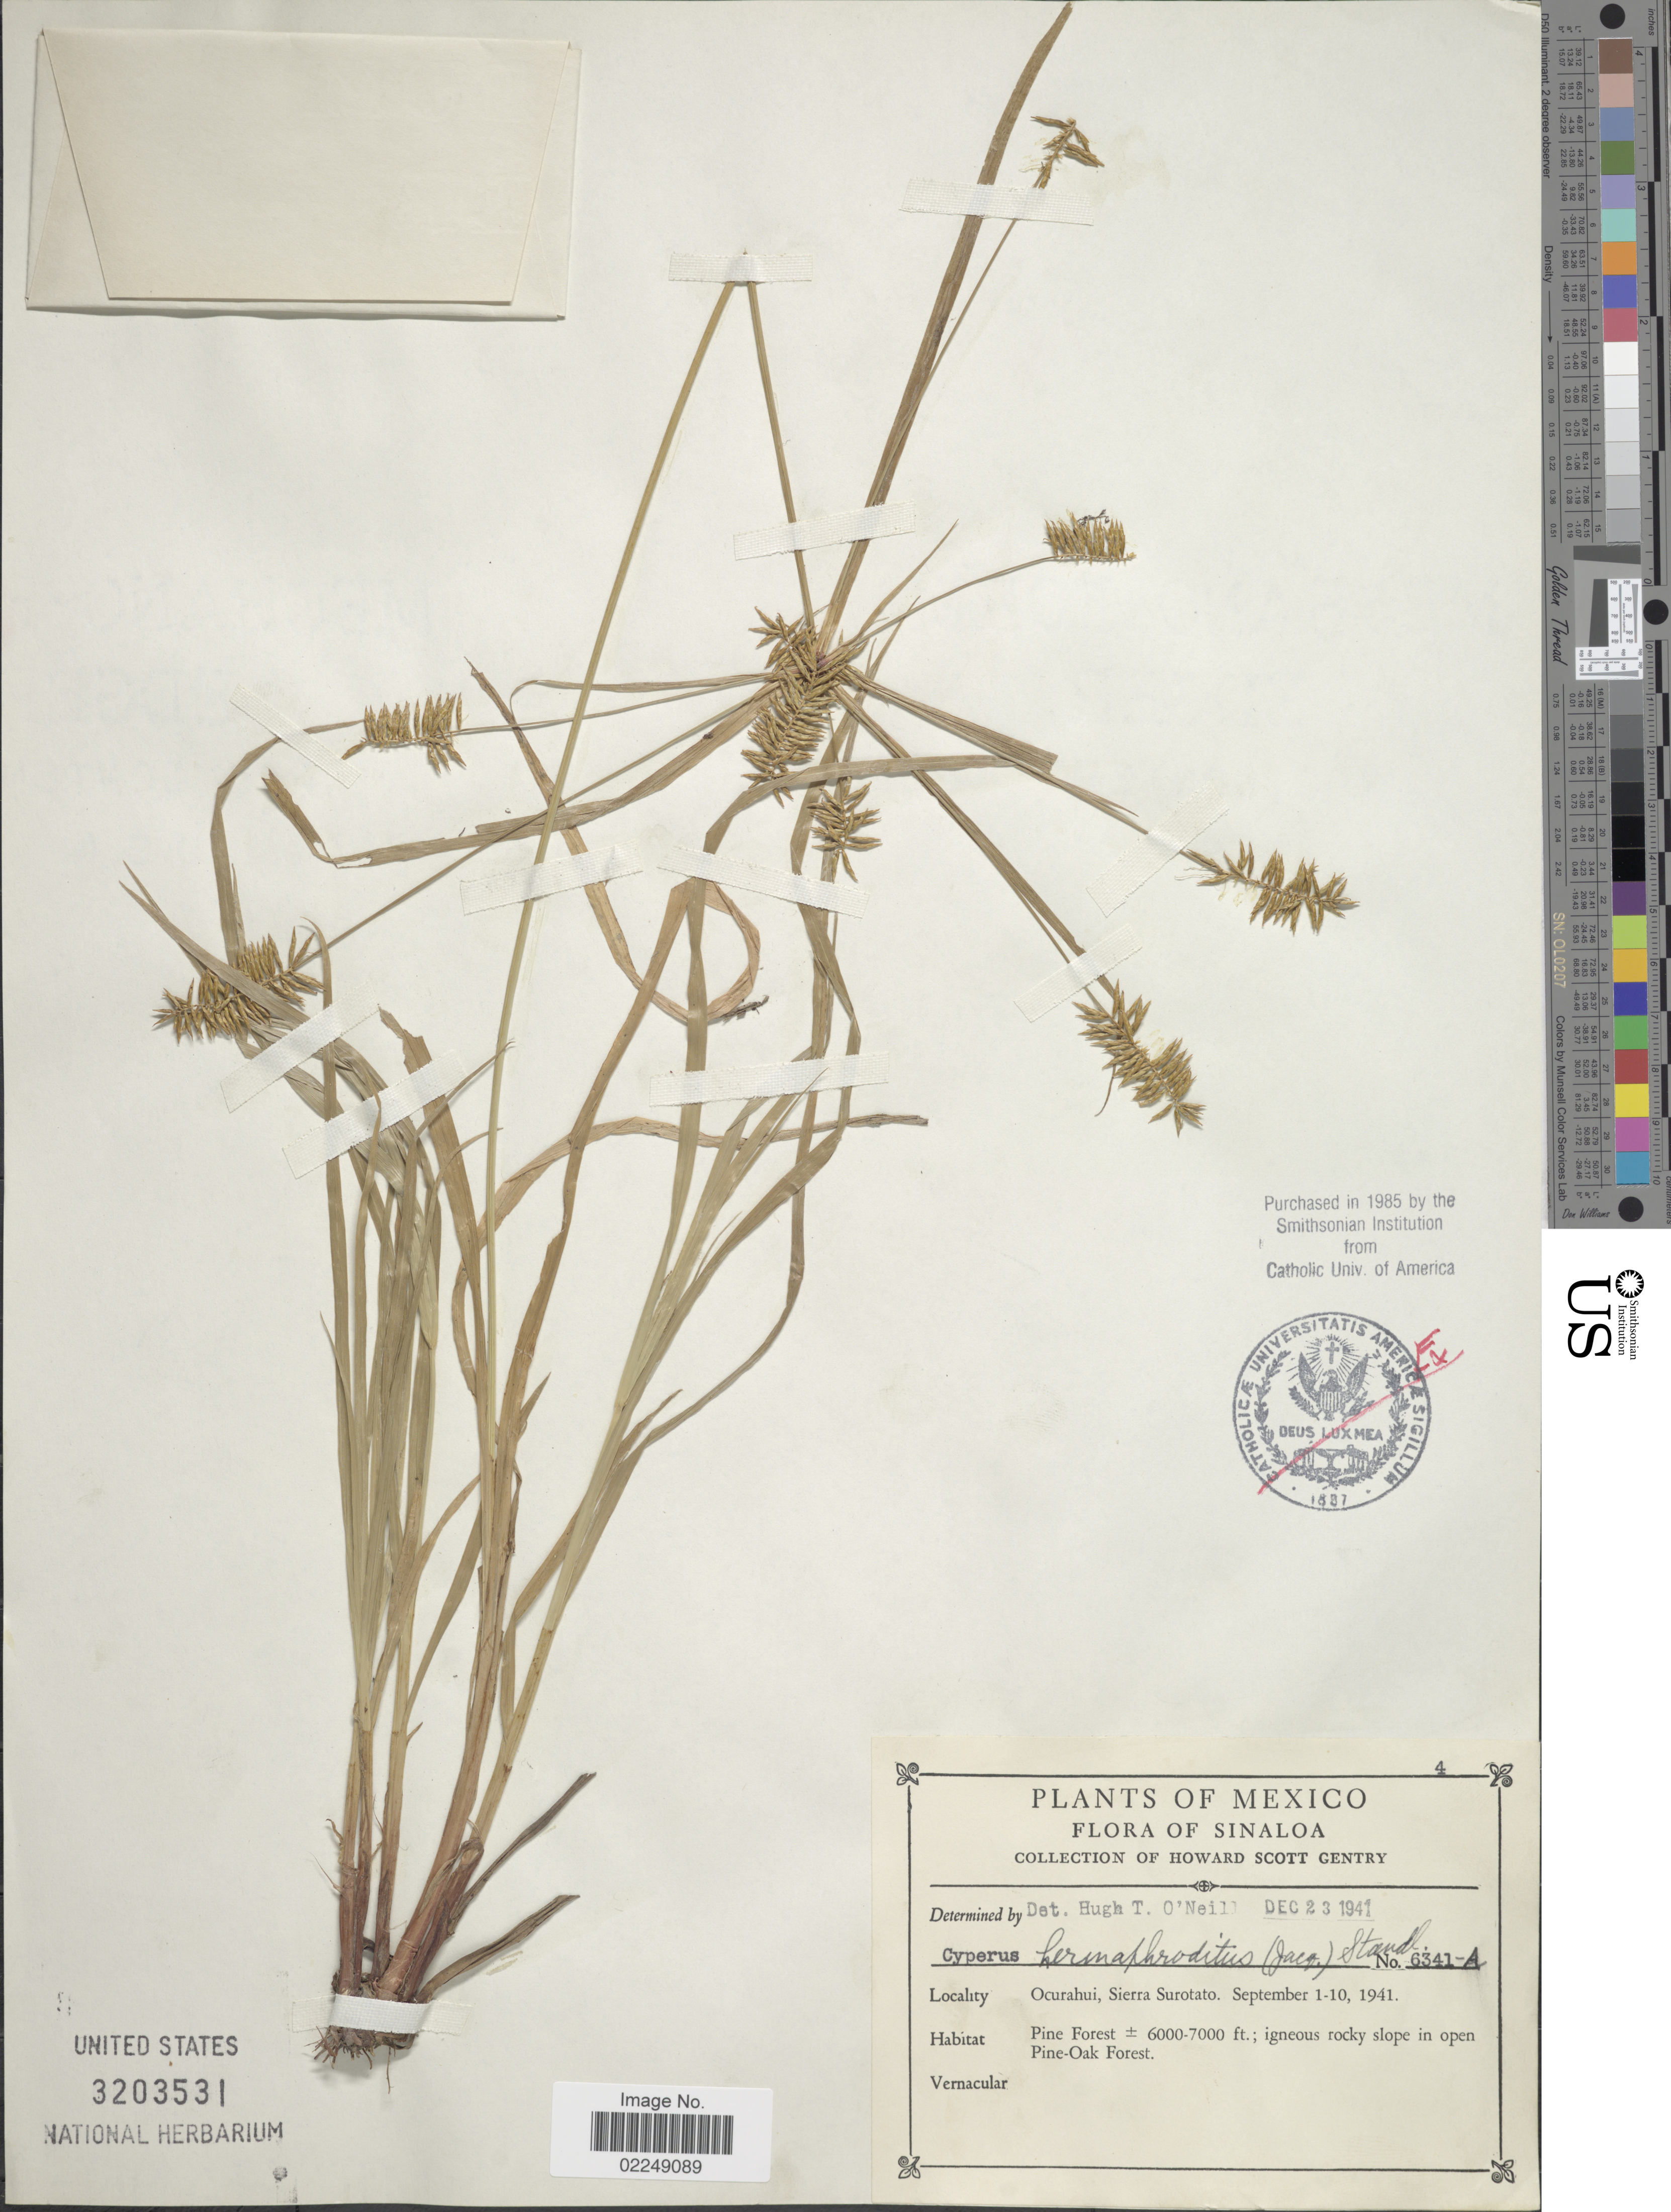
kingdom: Plantae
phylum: Tracheophyta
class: Liliopsida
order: Poales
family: Cyperaceae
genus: Cyperus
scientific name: Cyperus hermaphroditus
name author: (Jacq.) Standl.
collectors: H. S. Gentry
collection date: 1941-09-01/1941-09-10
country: Mexico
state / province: Sinaloa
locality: Ocurahui, Sierra Surotato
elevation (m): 1829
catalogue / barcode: US 3203531